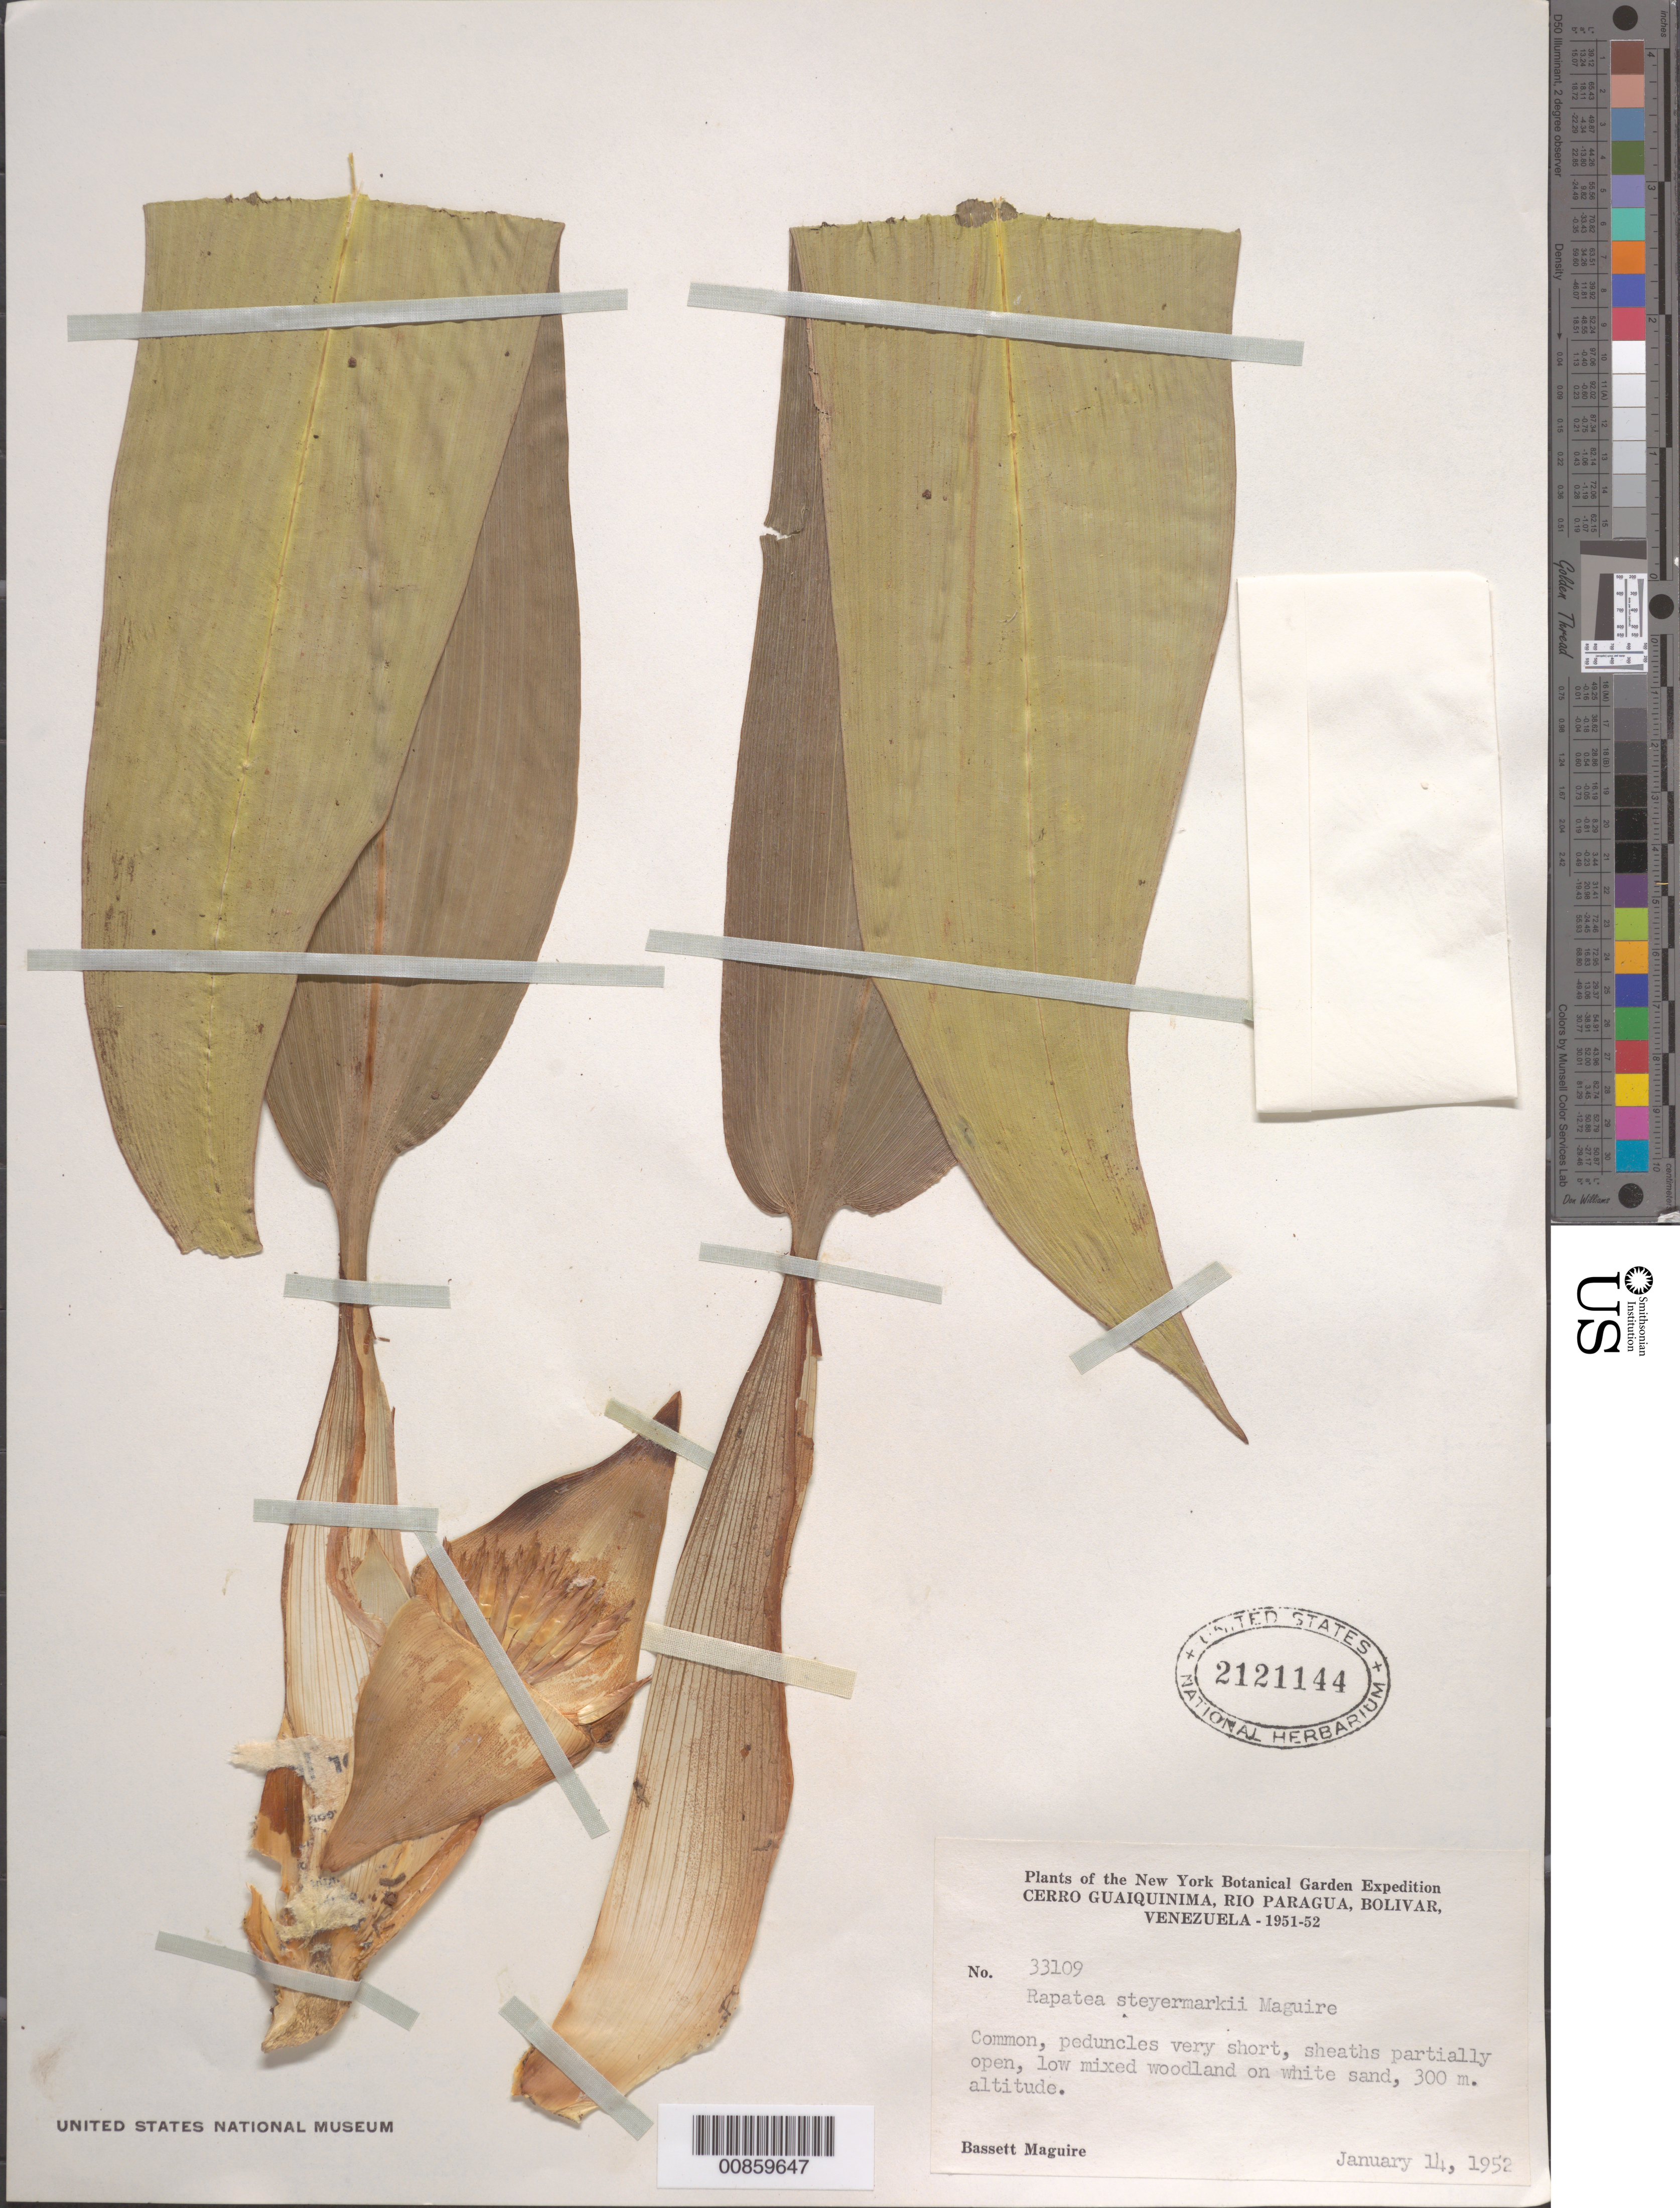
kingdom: Plantae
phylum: Tracheophyta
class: Liliopsida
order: Poales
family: Rapateaceae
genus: Rapatea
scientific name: Rapatea steyermarkii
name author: Maguire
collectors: B. Maguire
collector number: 33109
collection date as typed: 14-Jan-51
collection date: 1951-01-14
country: Venezuela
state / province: Bolívar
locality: Cerro Guaiquinima, Río Paragua, Intermediate Camp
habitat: Low mixed woodland on white sand.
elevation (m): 300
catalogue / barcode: US 2121144